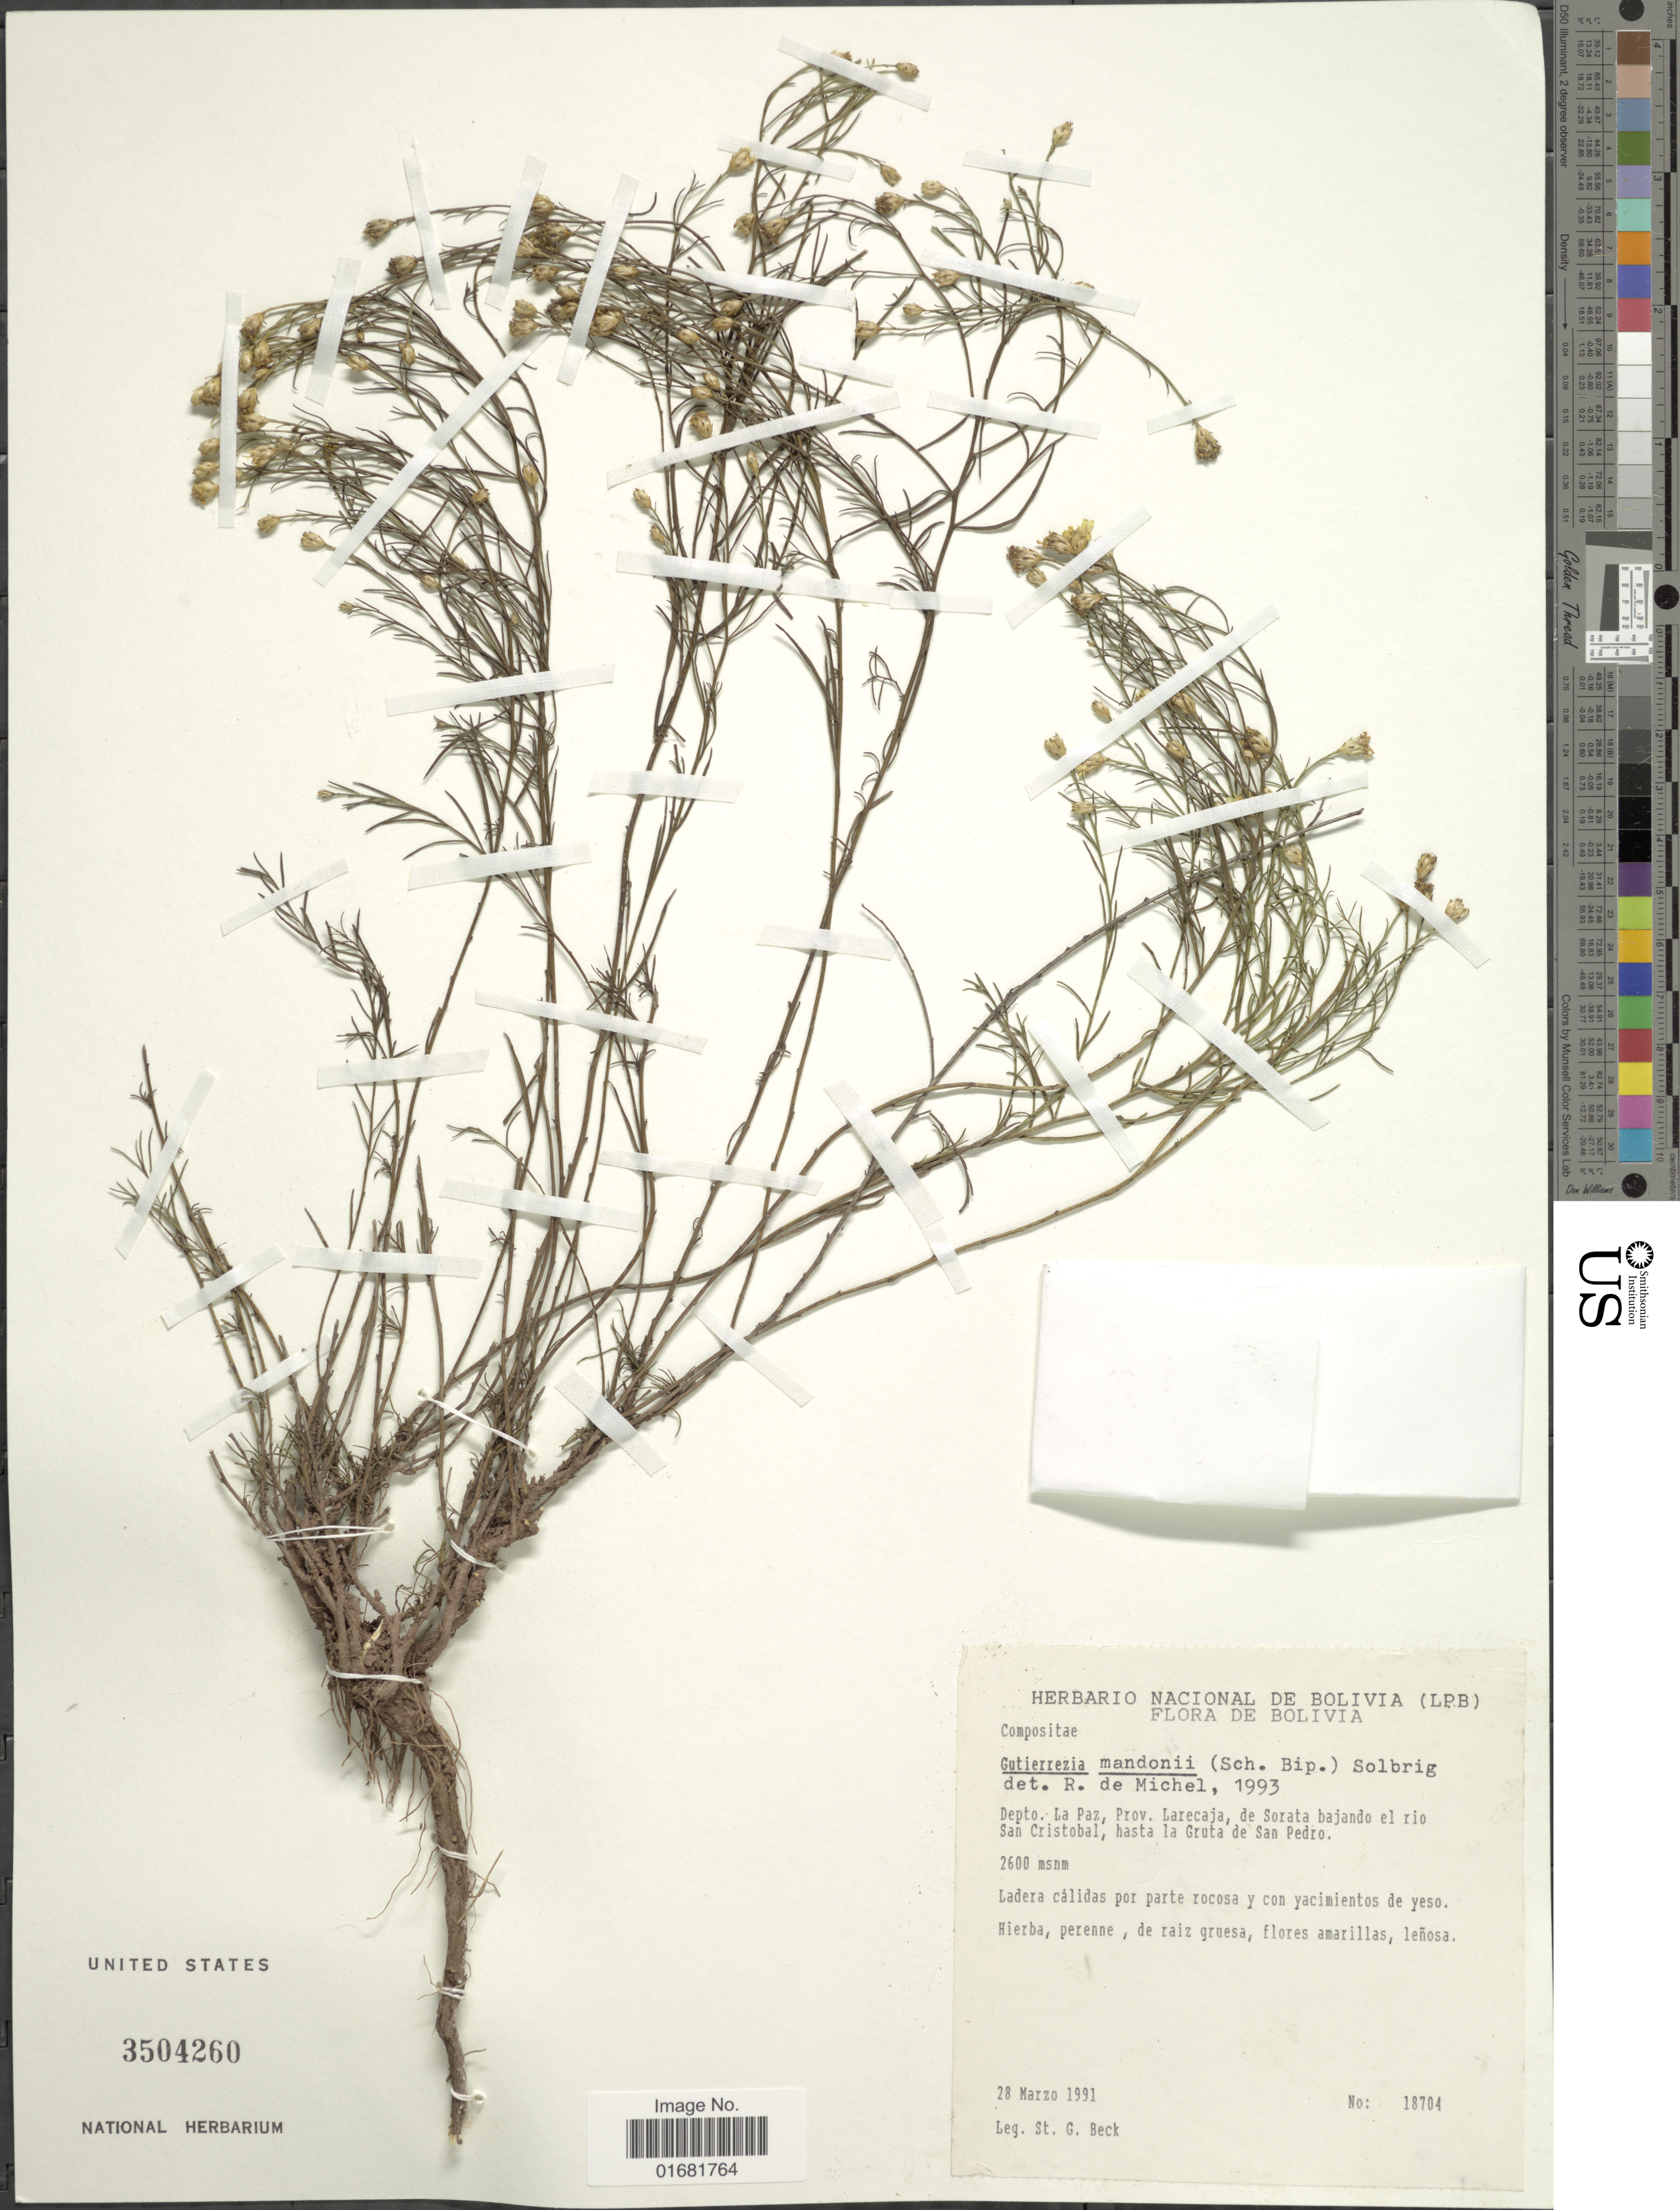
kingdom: Plantae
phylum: Tracheophyta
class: Magnoliopsida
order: Asterales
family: Asteraceae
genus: Gutierrezia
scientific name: Gutierrezia mandonii subsp. gillesii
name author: (Griseb.) Solbrig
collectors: S. G. Beck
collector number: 18704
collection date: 1991-03-28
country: Bolivia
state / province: La Paz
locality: Prov. Larecaja, de Sorata bajando el rio San Cristobal, hasta la Gruta de San Pedro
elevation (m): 2600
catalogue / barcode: US 3504260